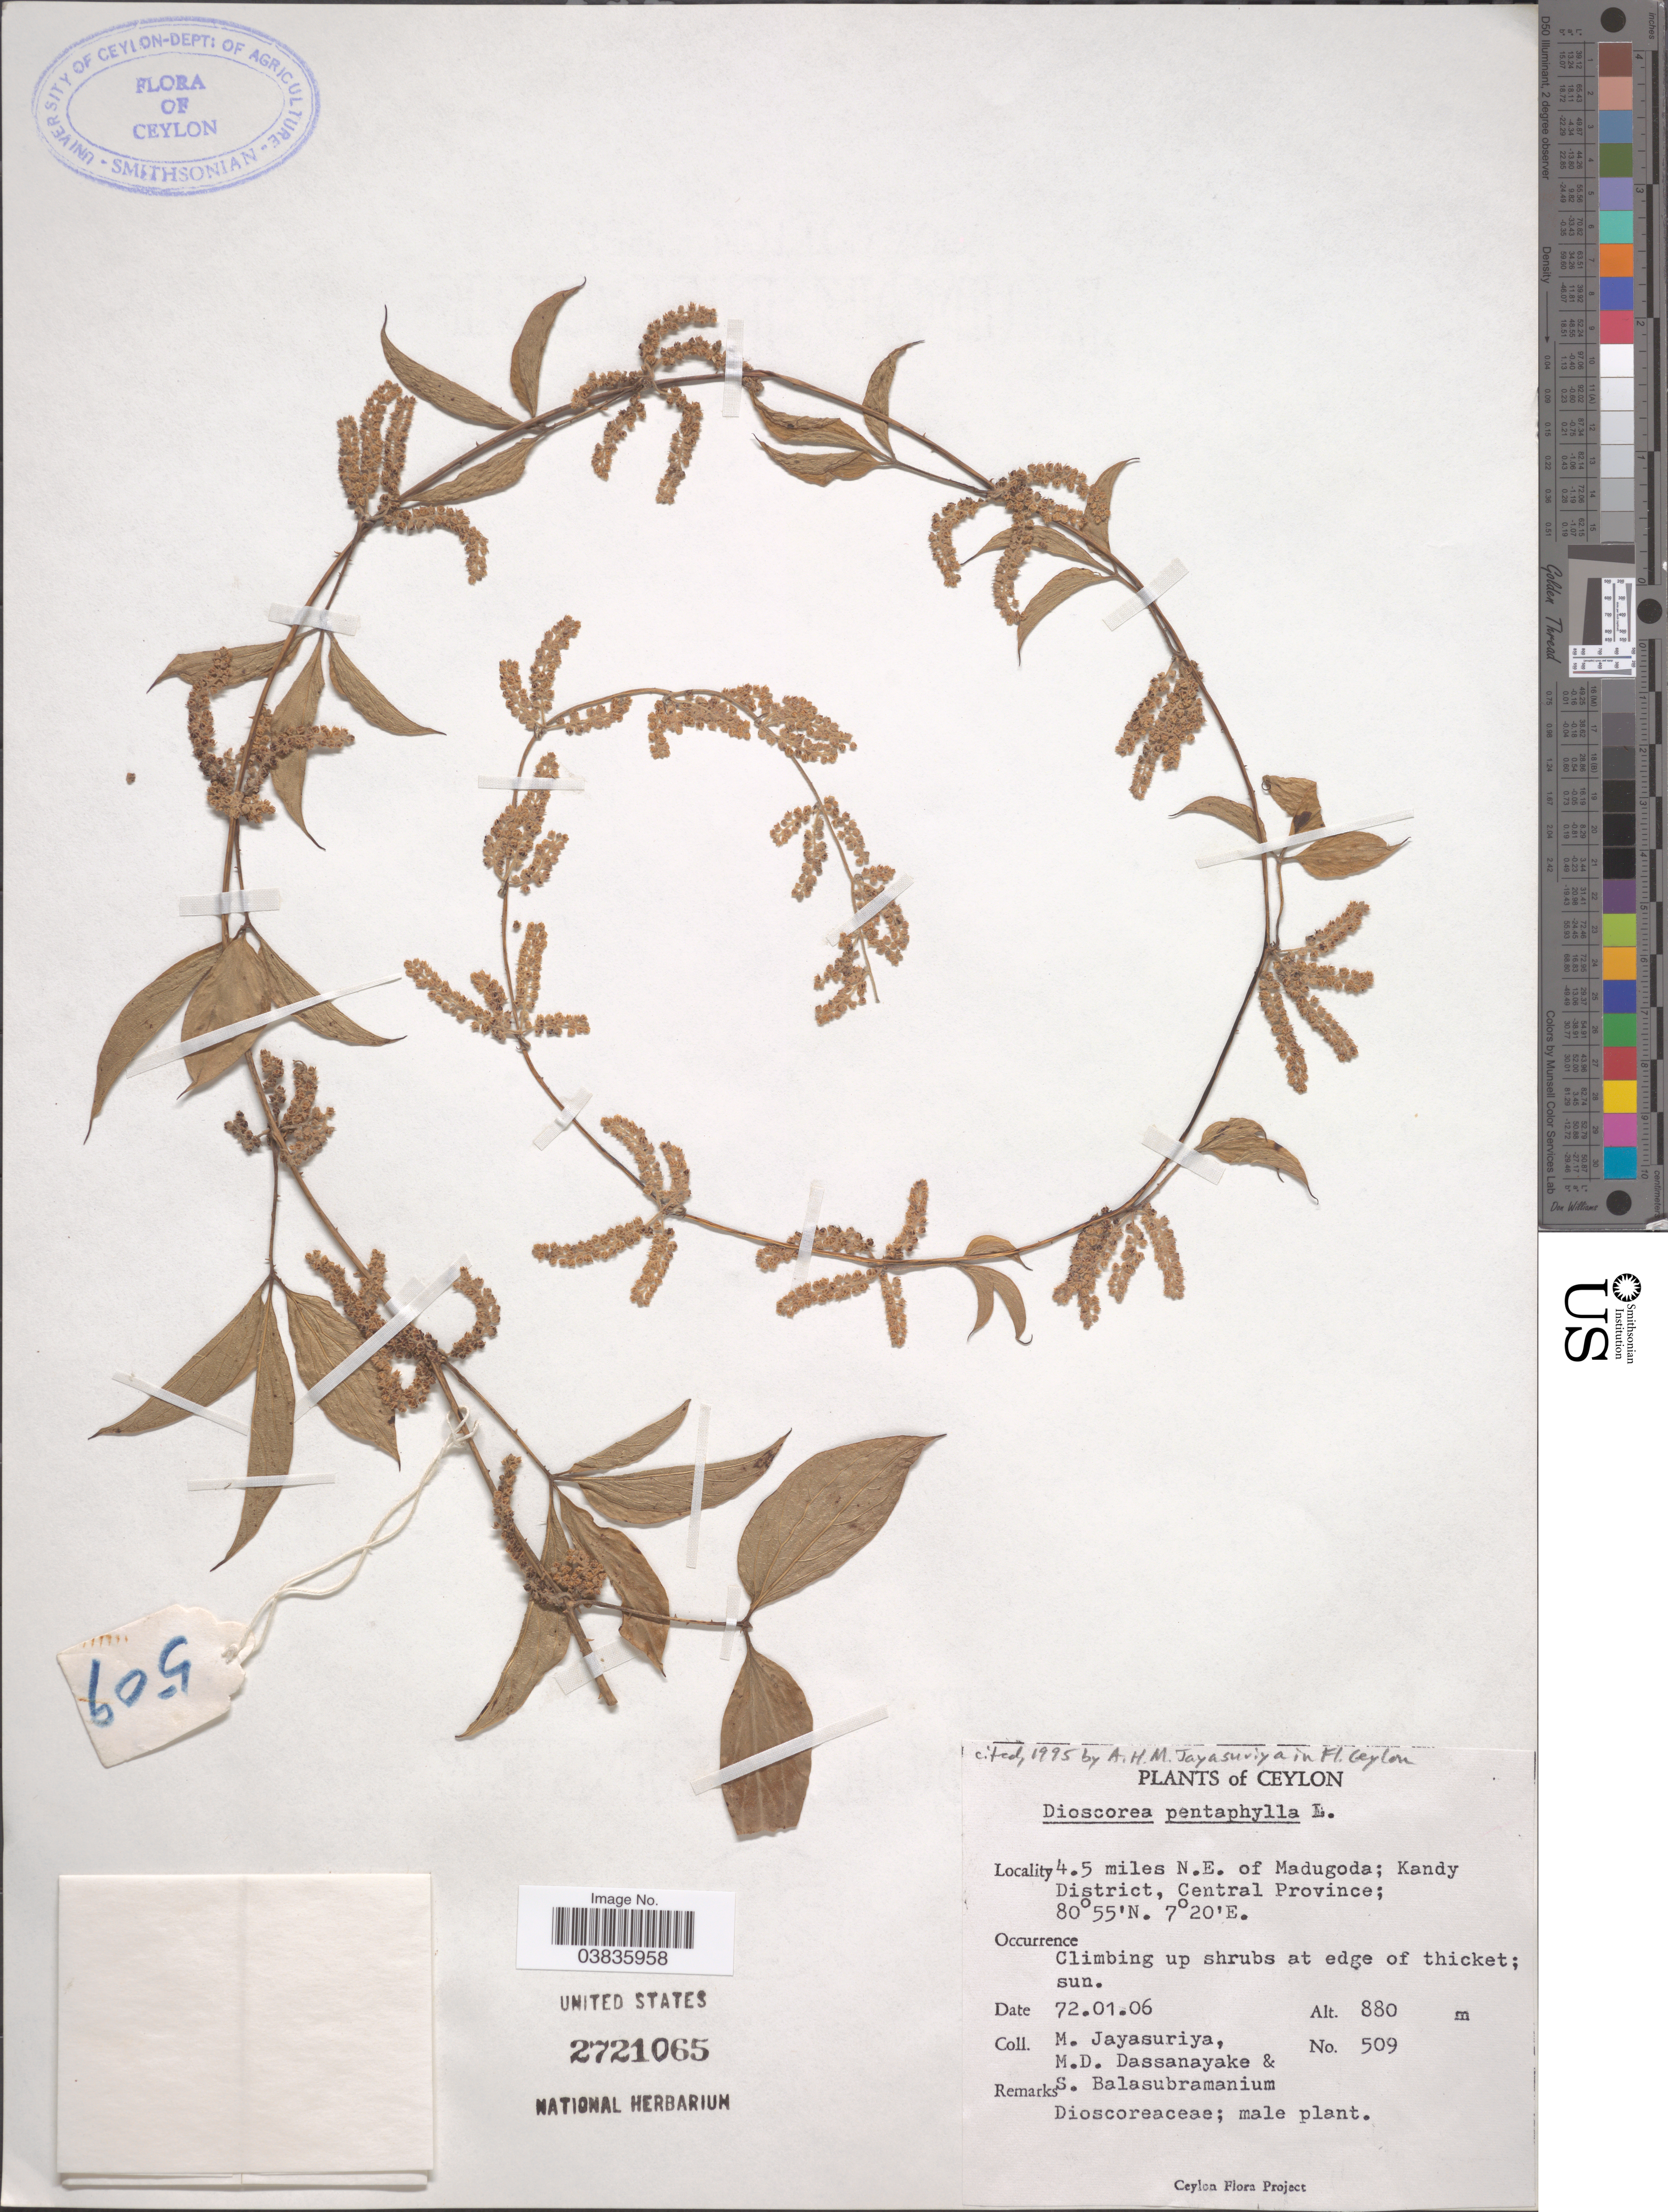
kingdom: Plantae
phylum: Tracheophyta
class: Liliopsida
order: Dioscoreales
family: Dioscoreaceae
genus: Dioscorea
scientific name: Dioscorea pentaphylla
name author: L.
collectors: M. Jayasuriya, M. D. Dassanayake & S. Balasubramanium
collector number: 509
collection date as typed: Transcribed d/m/y: 6/1/72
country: Sri Lanka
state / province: Central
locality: Ceylon. 4.5 miles N.E. of Madugoda; Kandy District, Central Province.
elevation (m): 880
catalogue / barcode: US 2721065